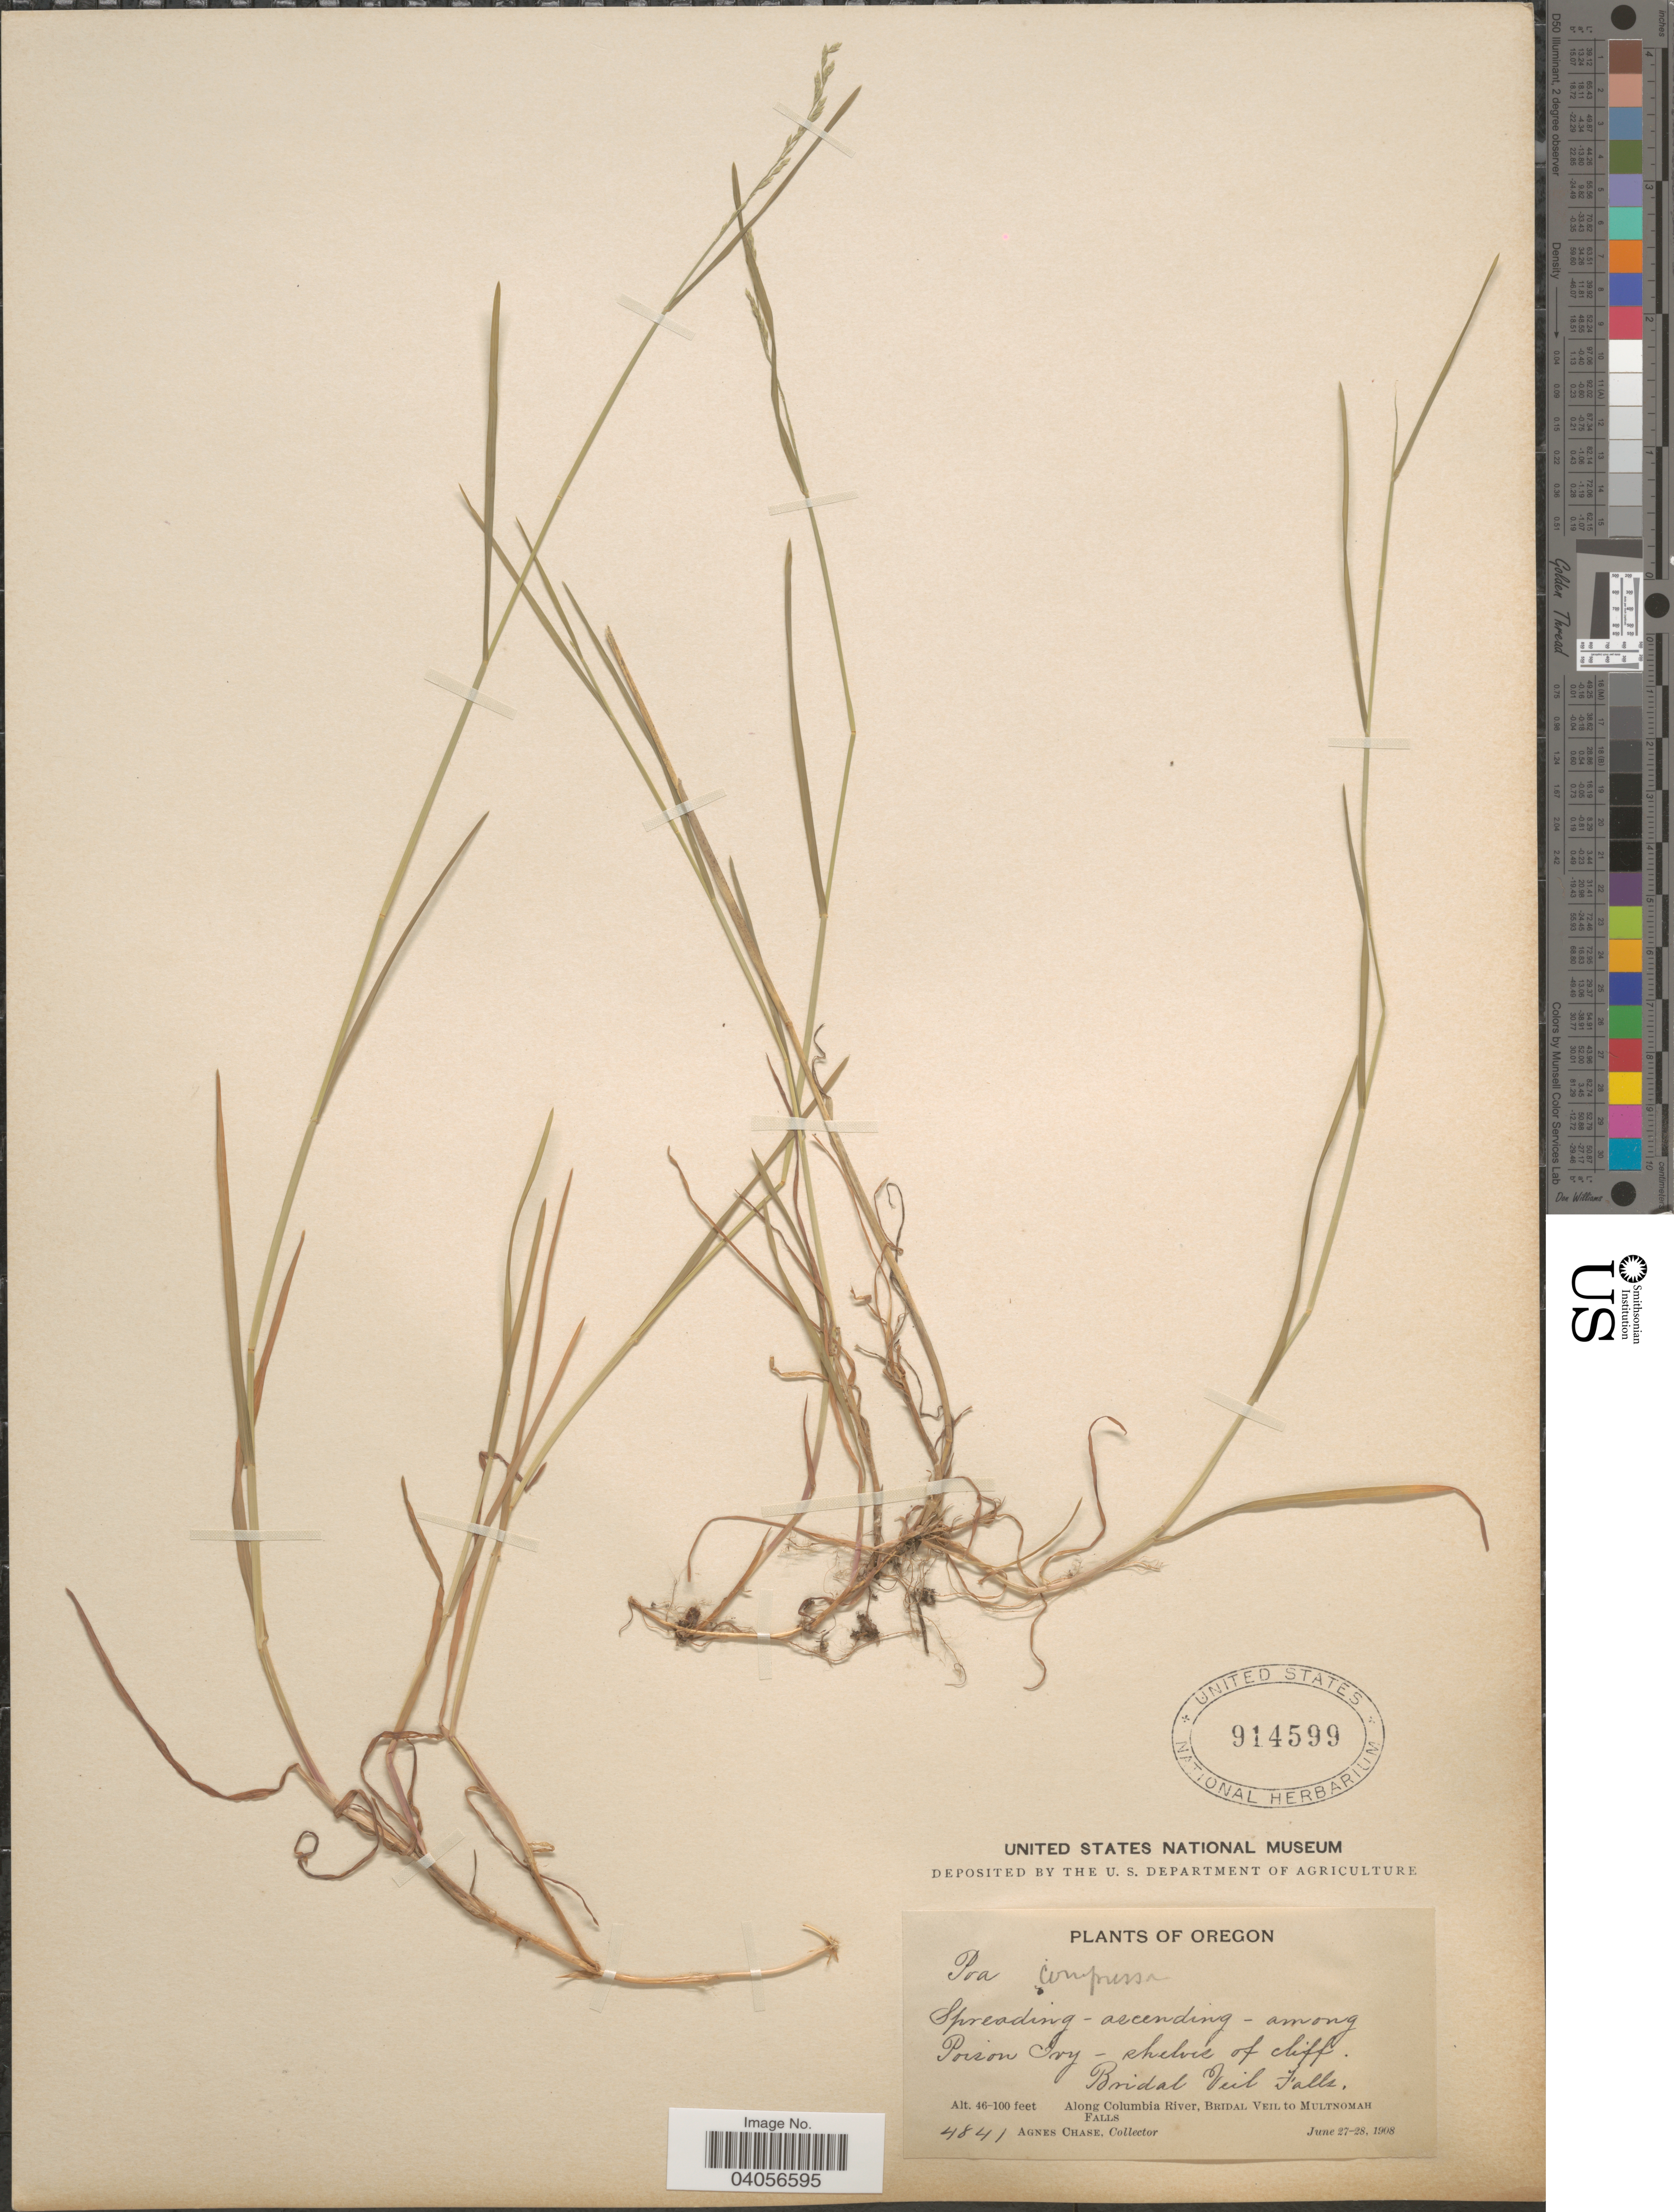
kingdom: Plantae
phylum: Tracheophyta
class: Liliopsida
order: Poales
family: Poaceae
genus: Poa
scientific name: Poa compressa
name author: L.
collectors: A. Chase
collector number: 4841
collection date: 1908-06-27/1908-06-28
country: United States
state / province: Oregon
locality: Bridal Feil Falls, Along Columbia River, Bridal Veil to Multnomah Falls.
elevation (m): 14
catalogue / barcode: US 914599